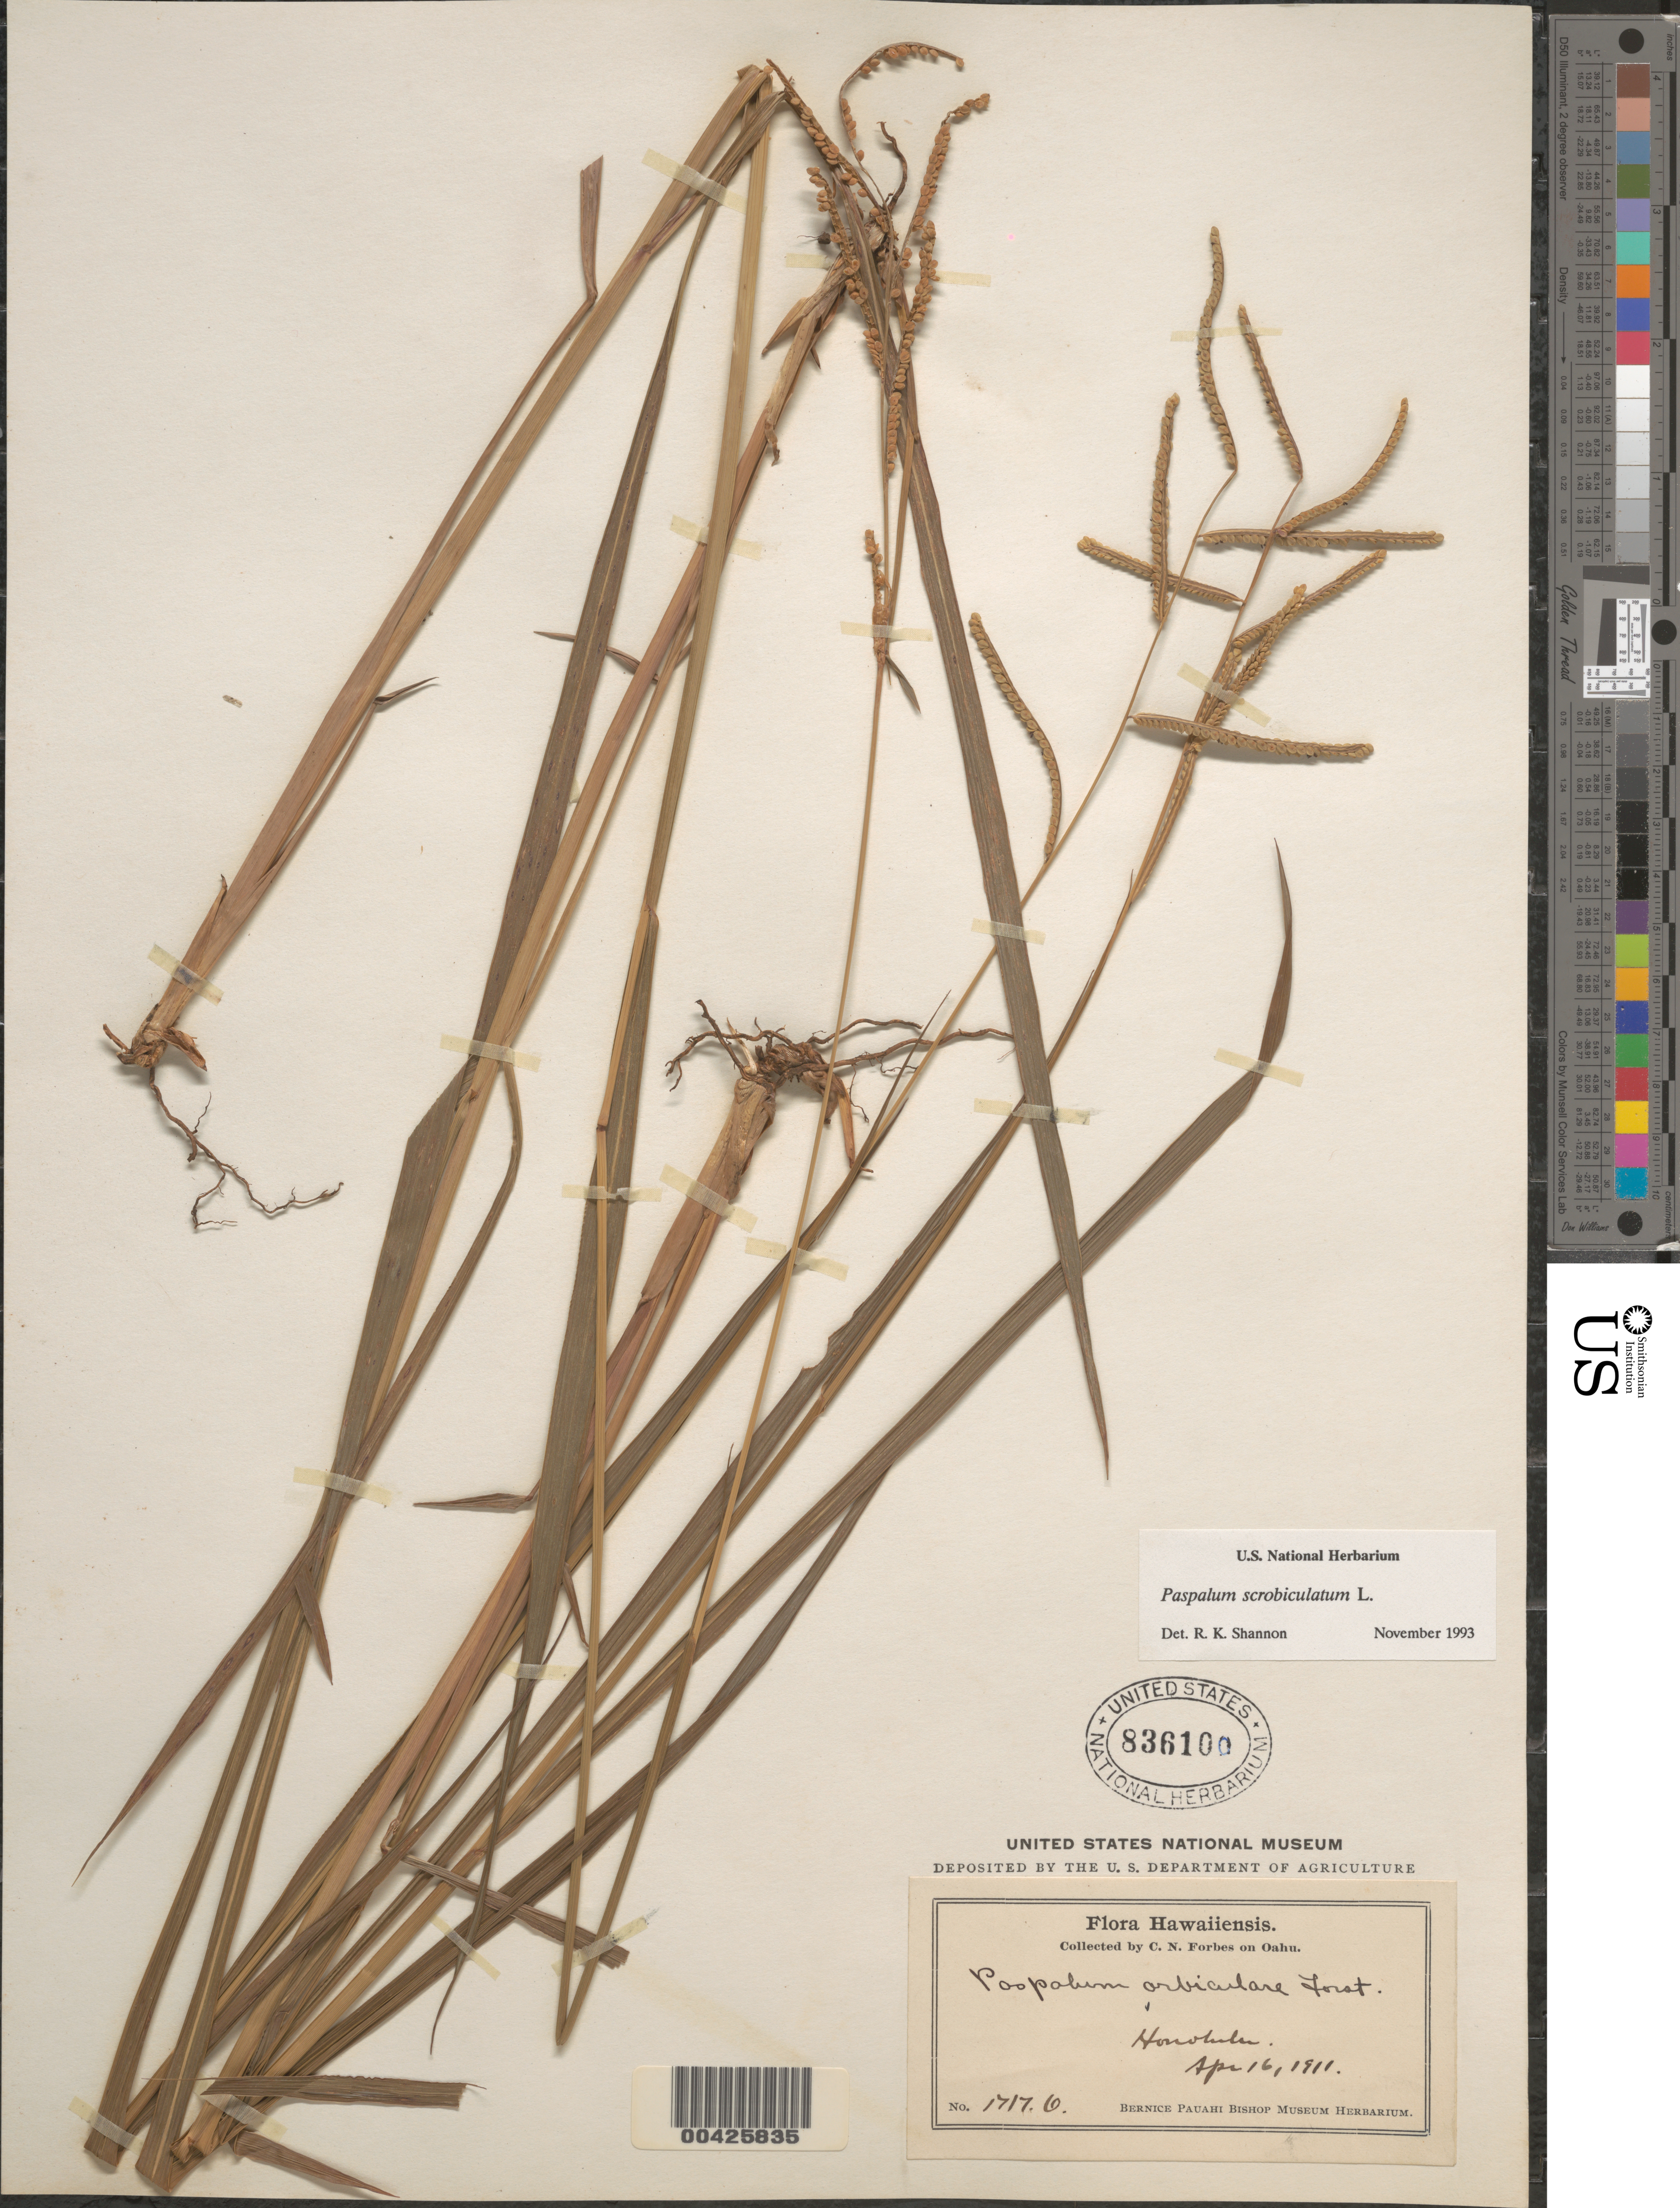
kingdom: Plantae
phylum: Tracheophyta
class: Liliopsida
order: Poales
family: Poaceae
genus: Paspalum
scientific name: Paspalum scrobiculatum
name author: L.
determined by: Shannon, R. K., (UNITED STATES)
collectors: C. N. Forbes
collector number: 1717.O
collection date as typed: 16 Apr 1911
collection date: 1911-04-16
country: United States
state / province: Hawaii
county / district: Honolulu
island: Oahu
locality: Honolulu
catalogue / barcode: US 836100